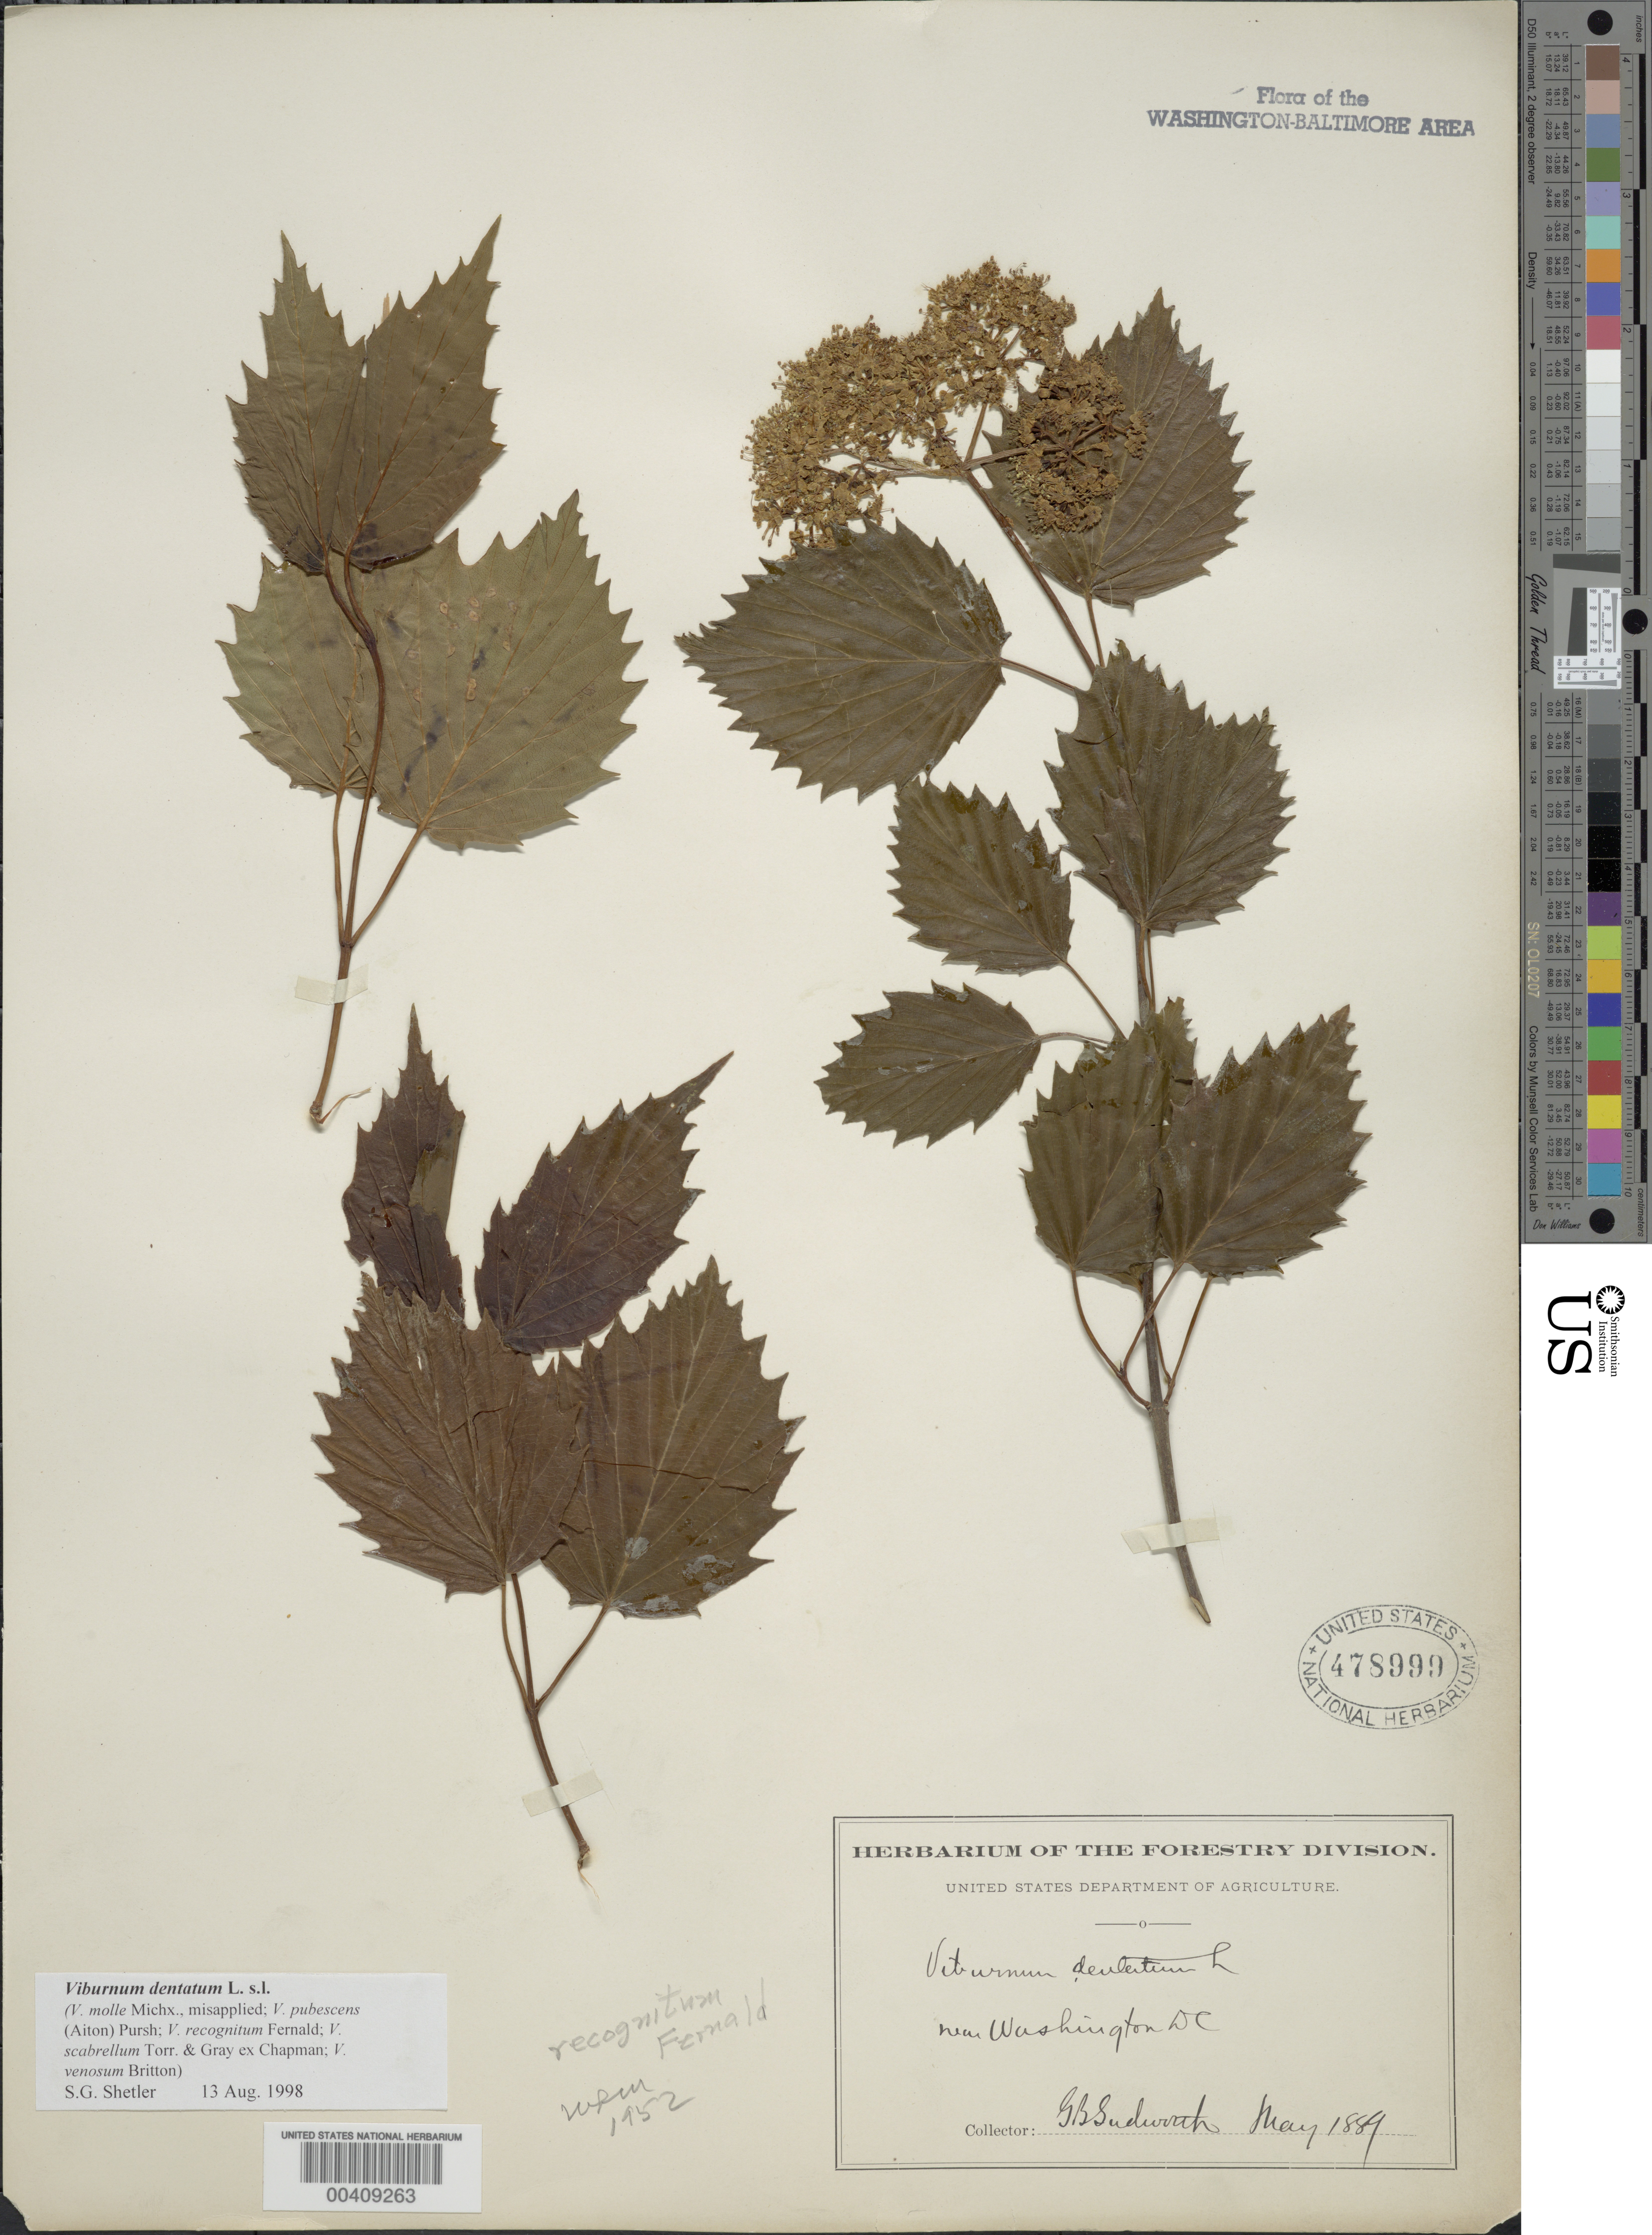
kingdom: Plantae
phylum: Tracheophyta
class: Magnoliopsida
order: Dipsacales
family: Viburnaceae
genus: Viburnum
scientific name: Viburnum dentatum var. recognitum ined.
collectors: G. B. Sudworth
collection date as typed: May 1889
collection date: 1889-05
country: United States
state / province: District of Columbia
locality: Washington DC Area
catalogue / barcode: US 478999